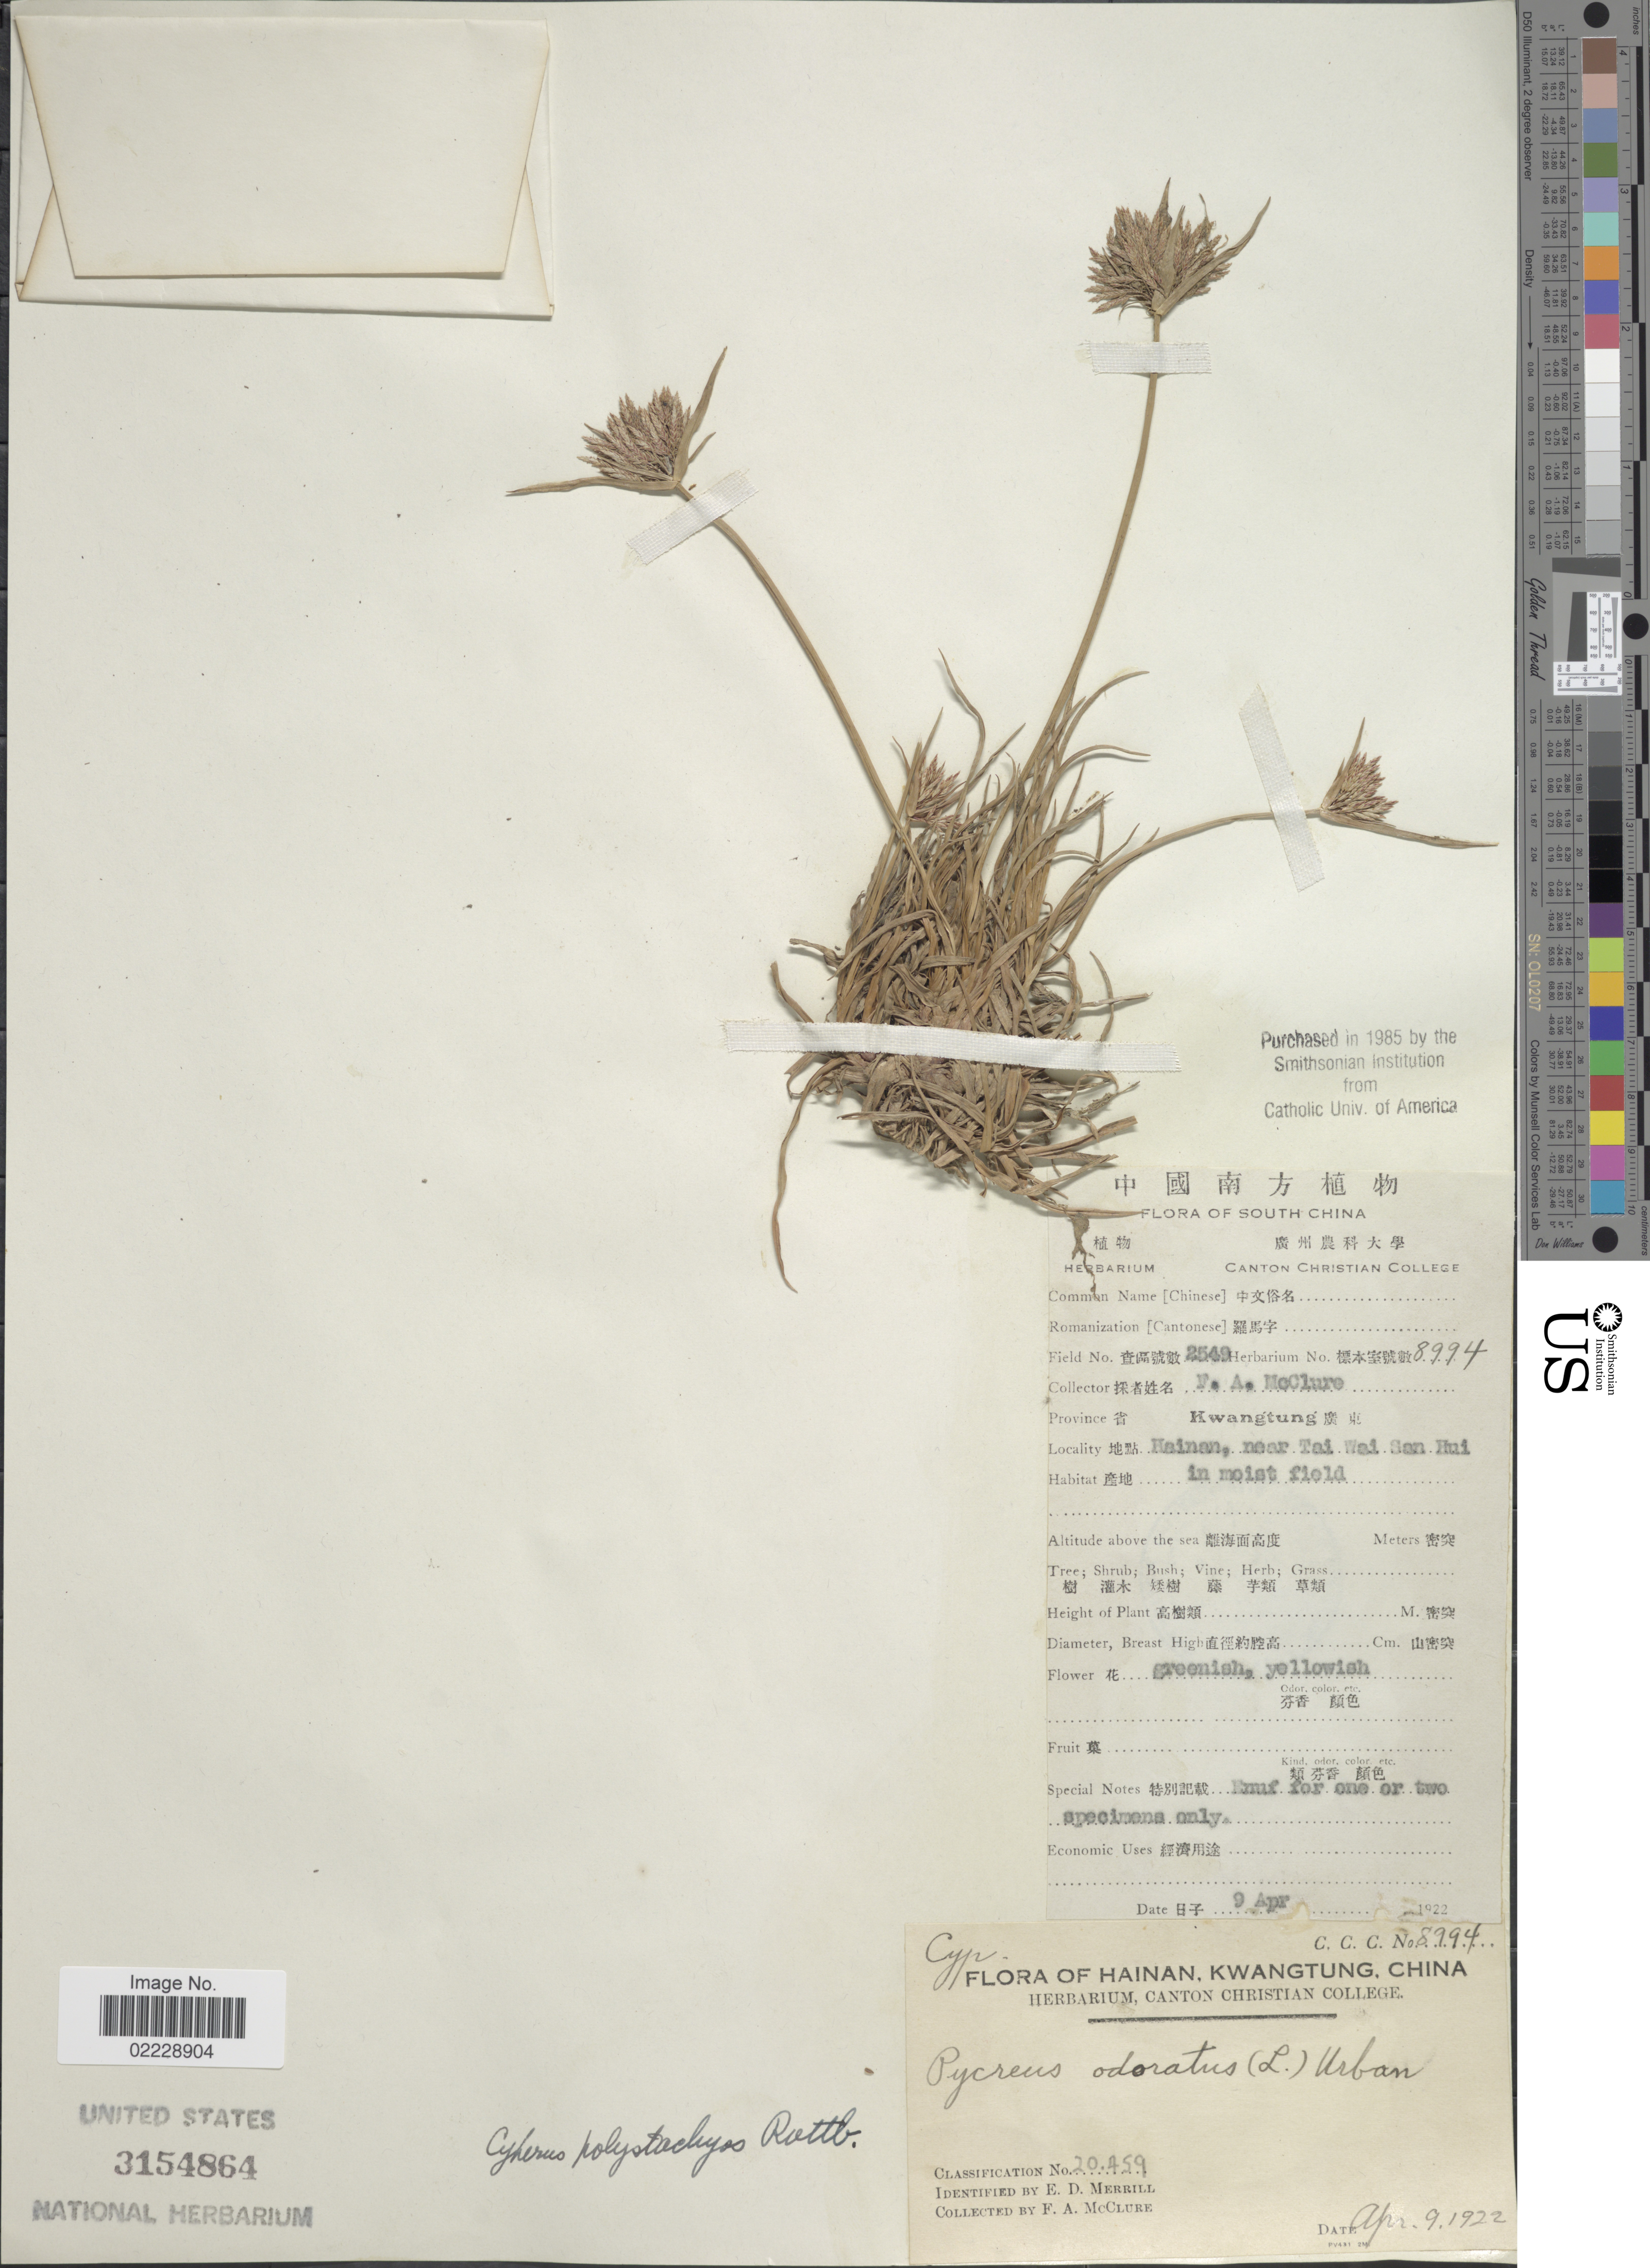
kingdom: Plantae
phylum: Tracheophyta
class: Liliopsida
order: Poales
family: Cyperaceae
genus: Cyperus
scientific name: Cyperus polystachyos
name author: Rottb.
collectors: F. A. McClure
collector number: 8994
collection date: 1922-04-09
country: China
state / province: Guangdong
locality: Province Kwangtung. Hainan, near Tai Wai San Hui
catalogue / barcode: US 3154864